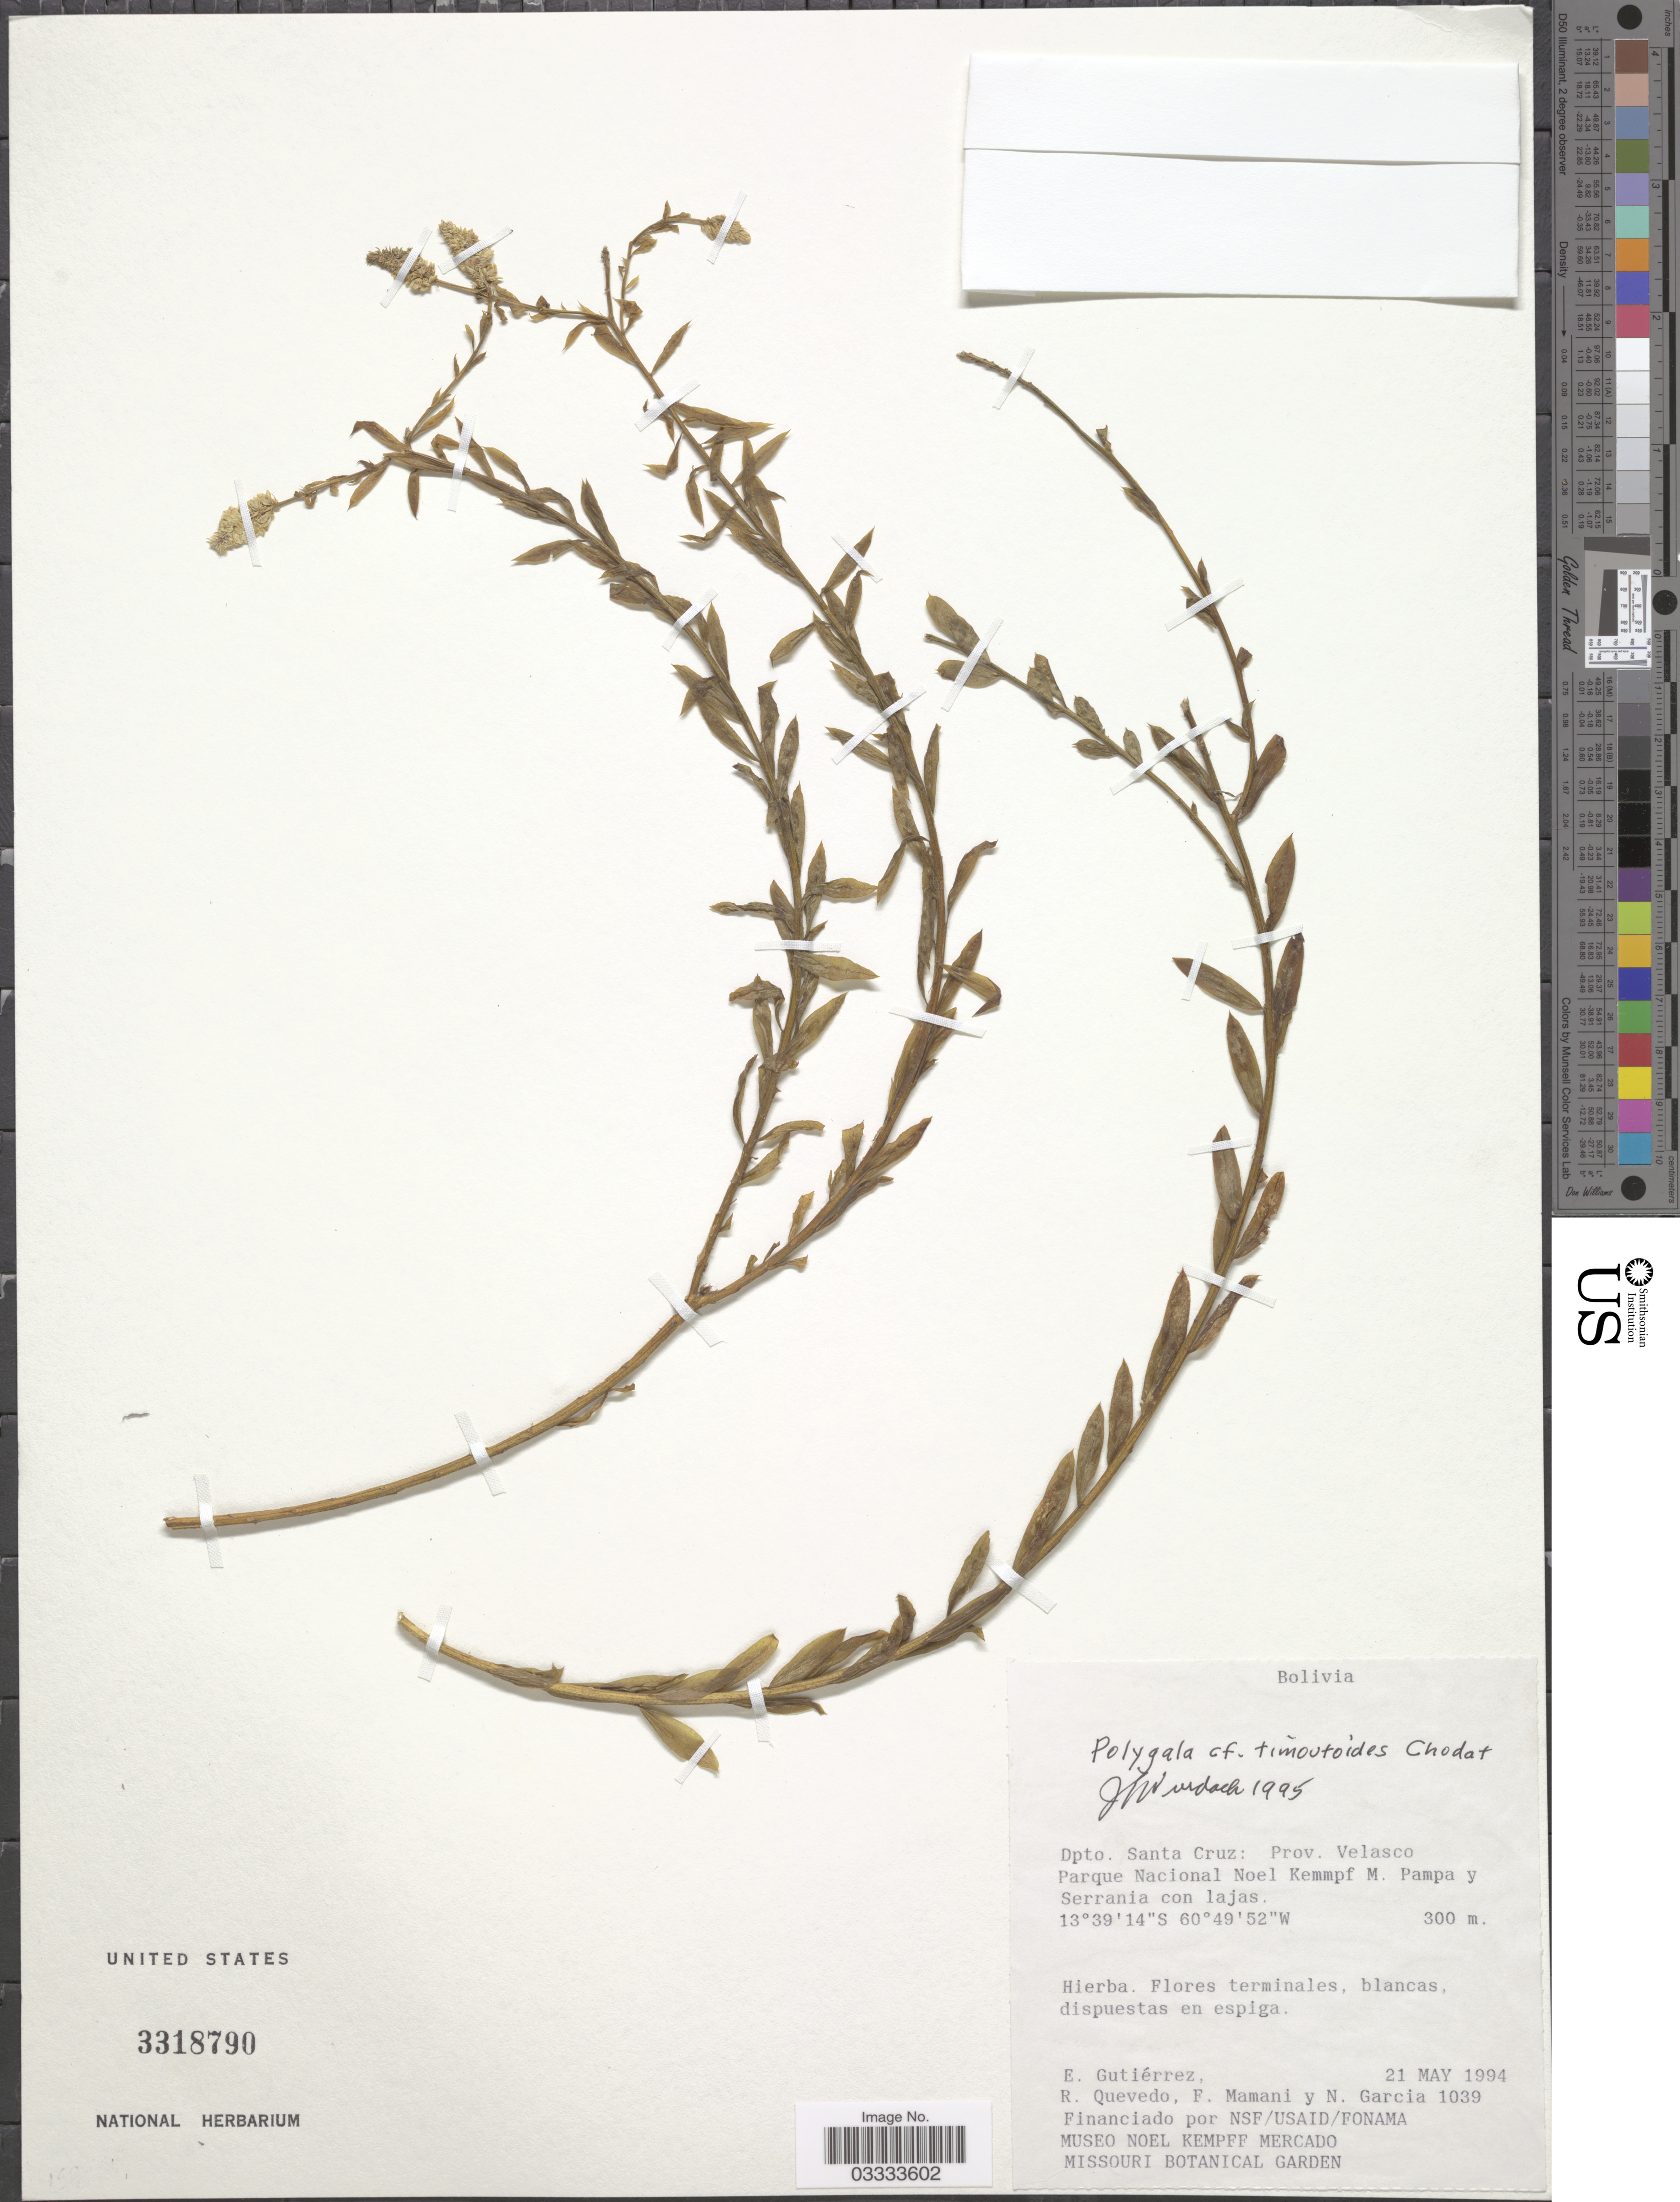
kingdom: Plantae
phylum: Tracheophyta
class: Magnoliopsida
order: Fabales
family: Polygalaceae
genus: Polygala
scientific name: Polygala hygrophila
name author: Kunth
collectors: E. Gutiérrez, R. Quevedo, F. Mamani & N. García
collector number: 1039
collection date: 1994-05-21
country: Bolivia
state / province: Santa Cruz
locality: Dpto. Santa Cruz: Prov. Velasco Parque Nacional Noel Kemmpf M. Pampa y Serrania con lajas.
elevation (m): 300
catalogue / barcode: US 3318790